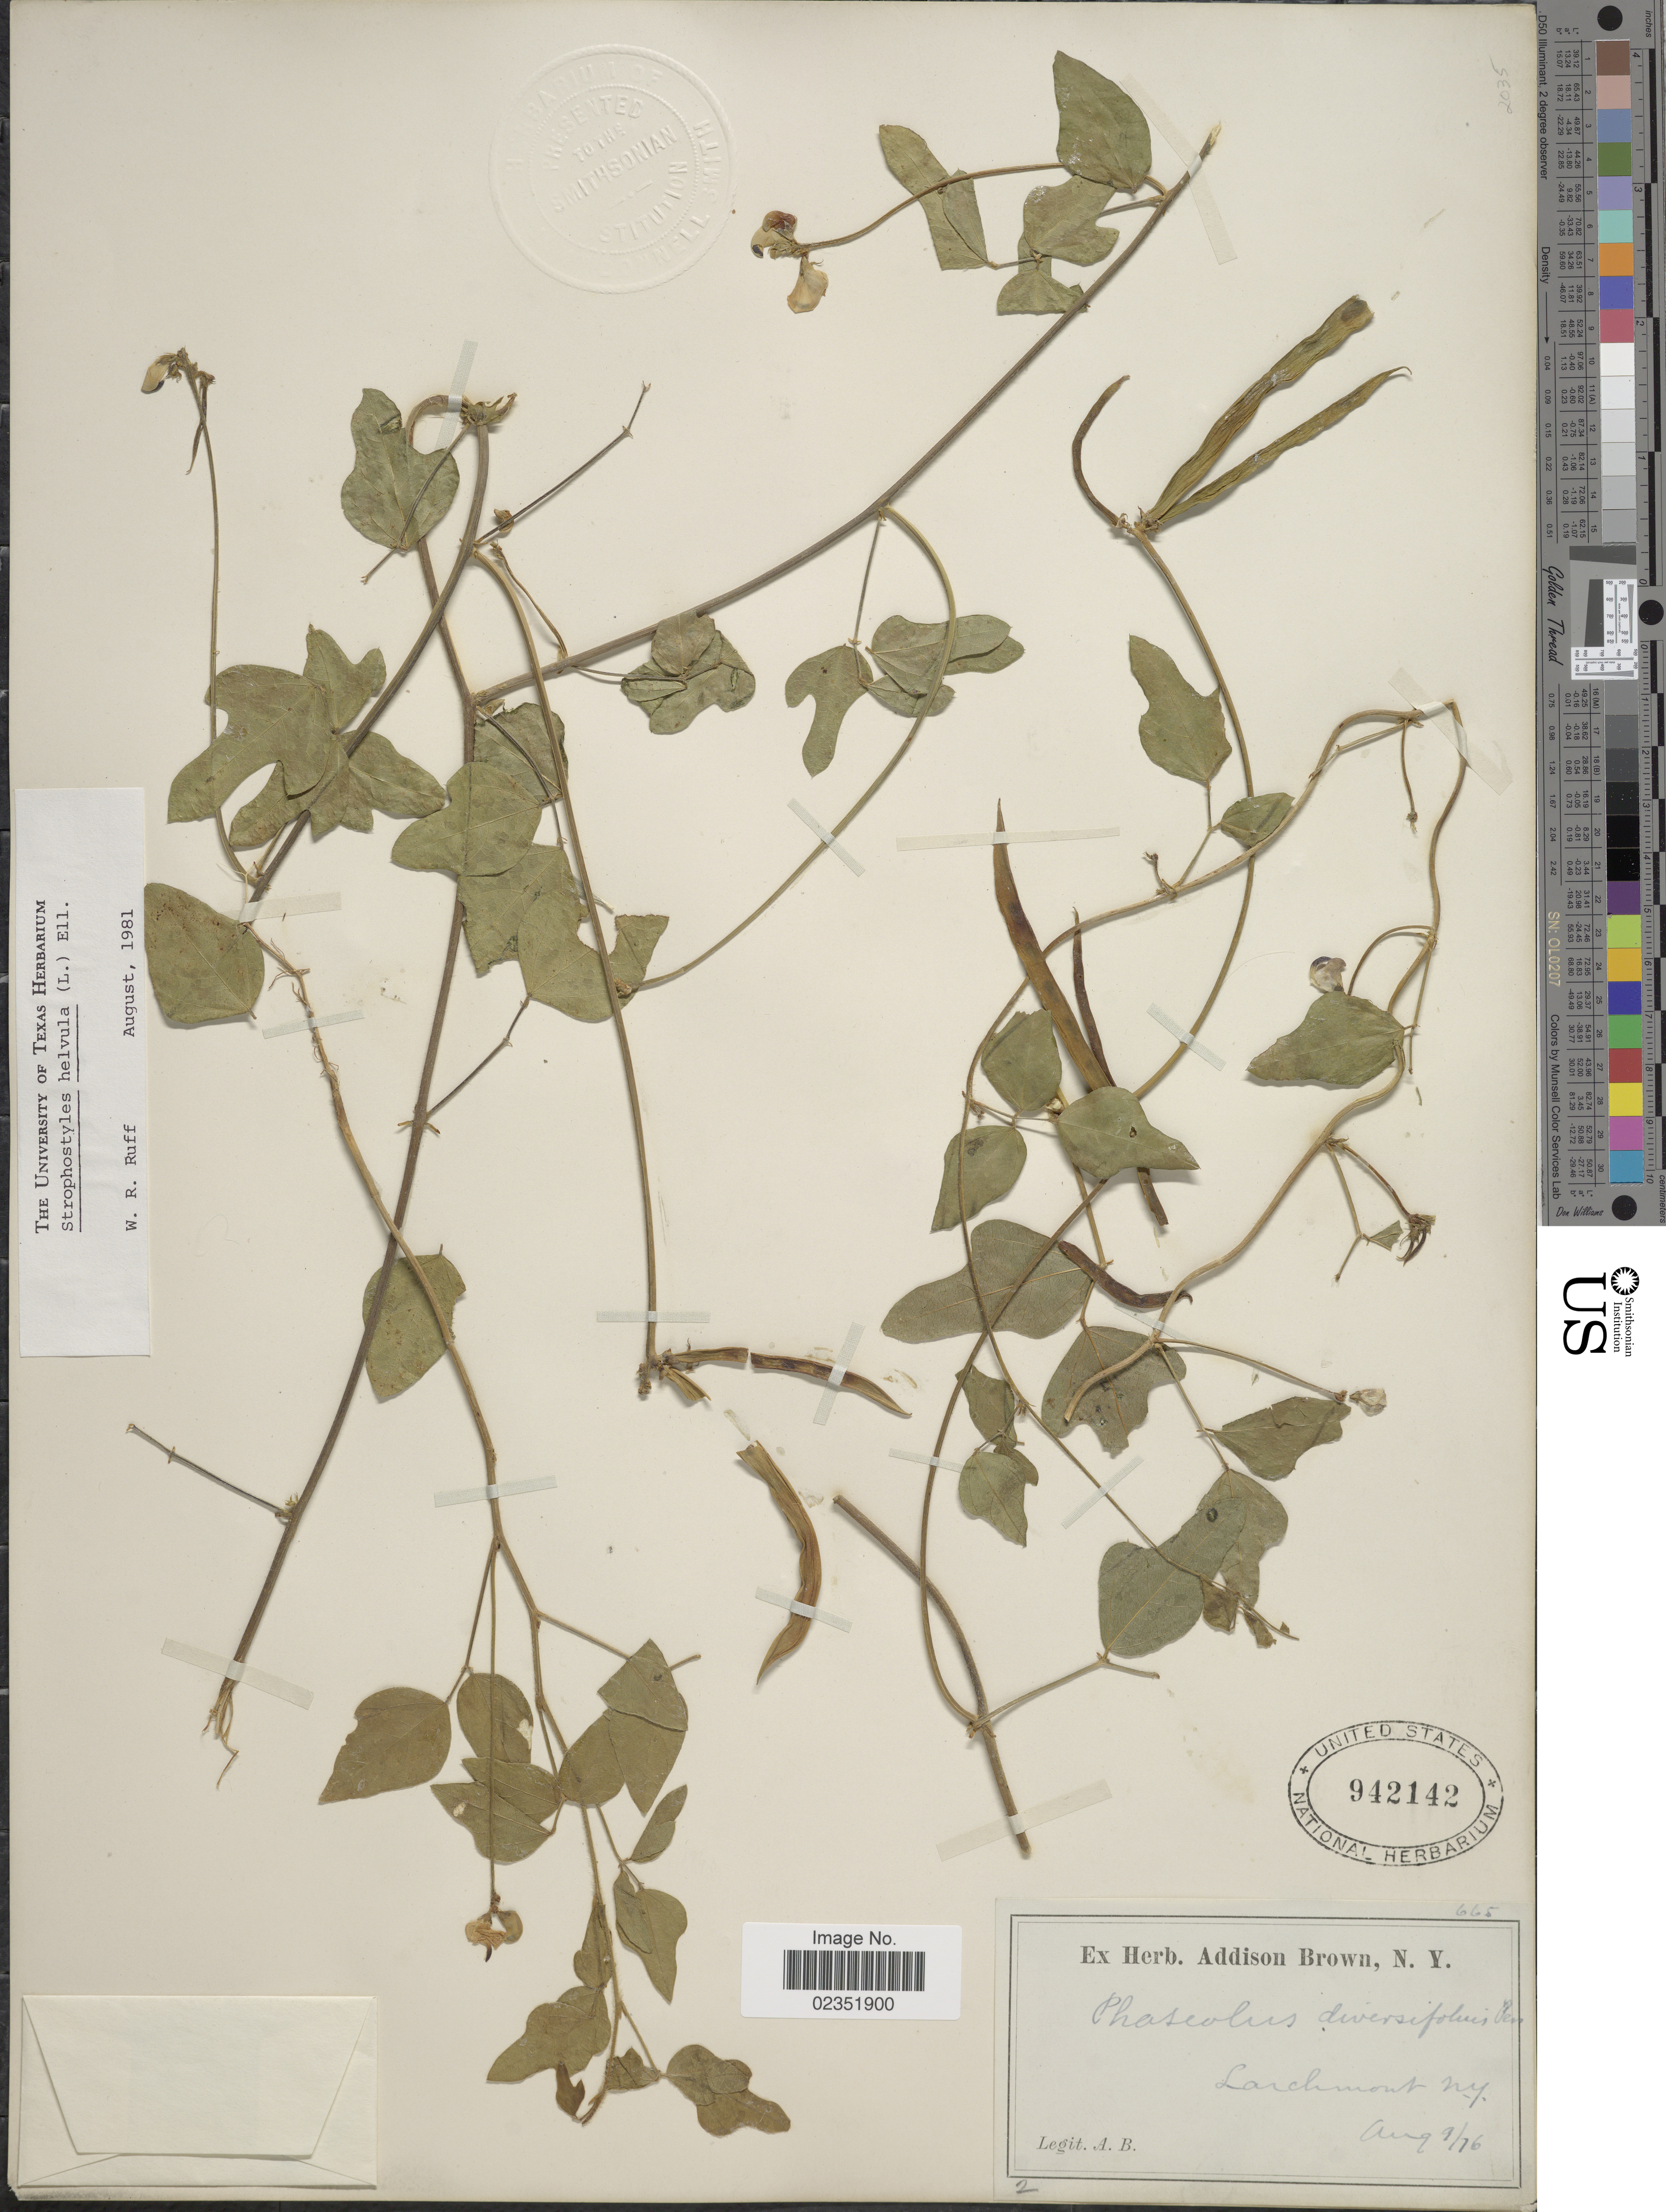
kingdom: Plantae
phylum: Tracheophyta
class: Magnoliopsida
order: Fabales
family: Fabaceae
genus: Strophostyles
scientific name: Strophostyles helvola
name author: (L.) Elliott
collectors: A. Brown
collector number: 665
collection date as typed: Transcribed d/m/y: 9/8/76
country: United States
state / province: New York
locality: Larchmont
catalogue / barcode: US 942142